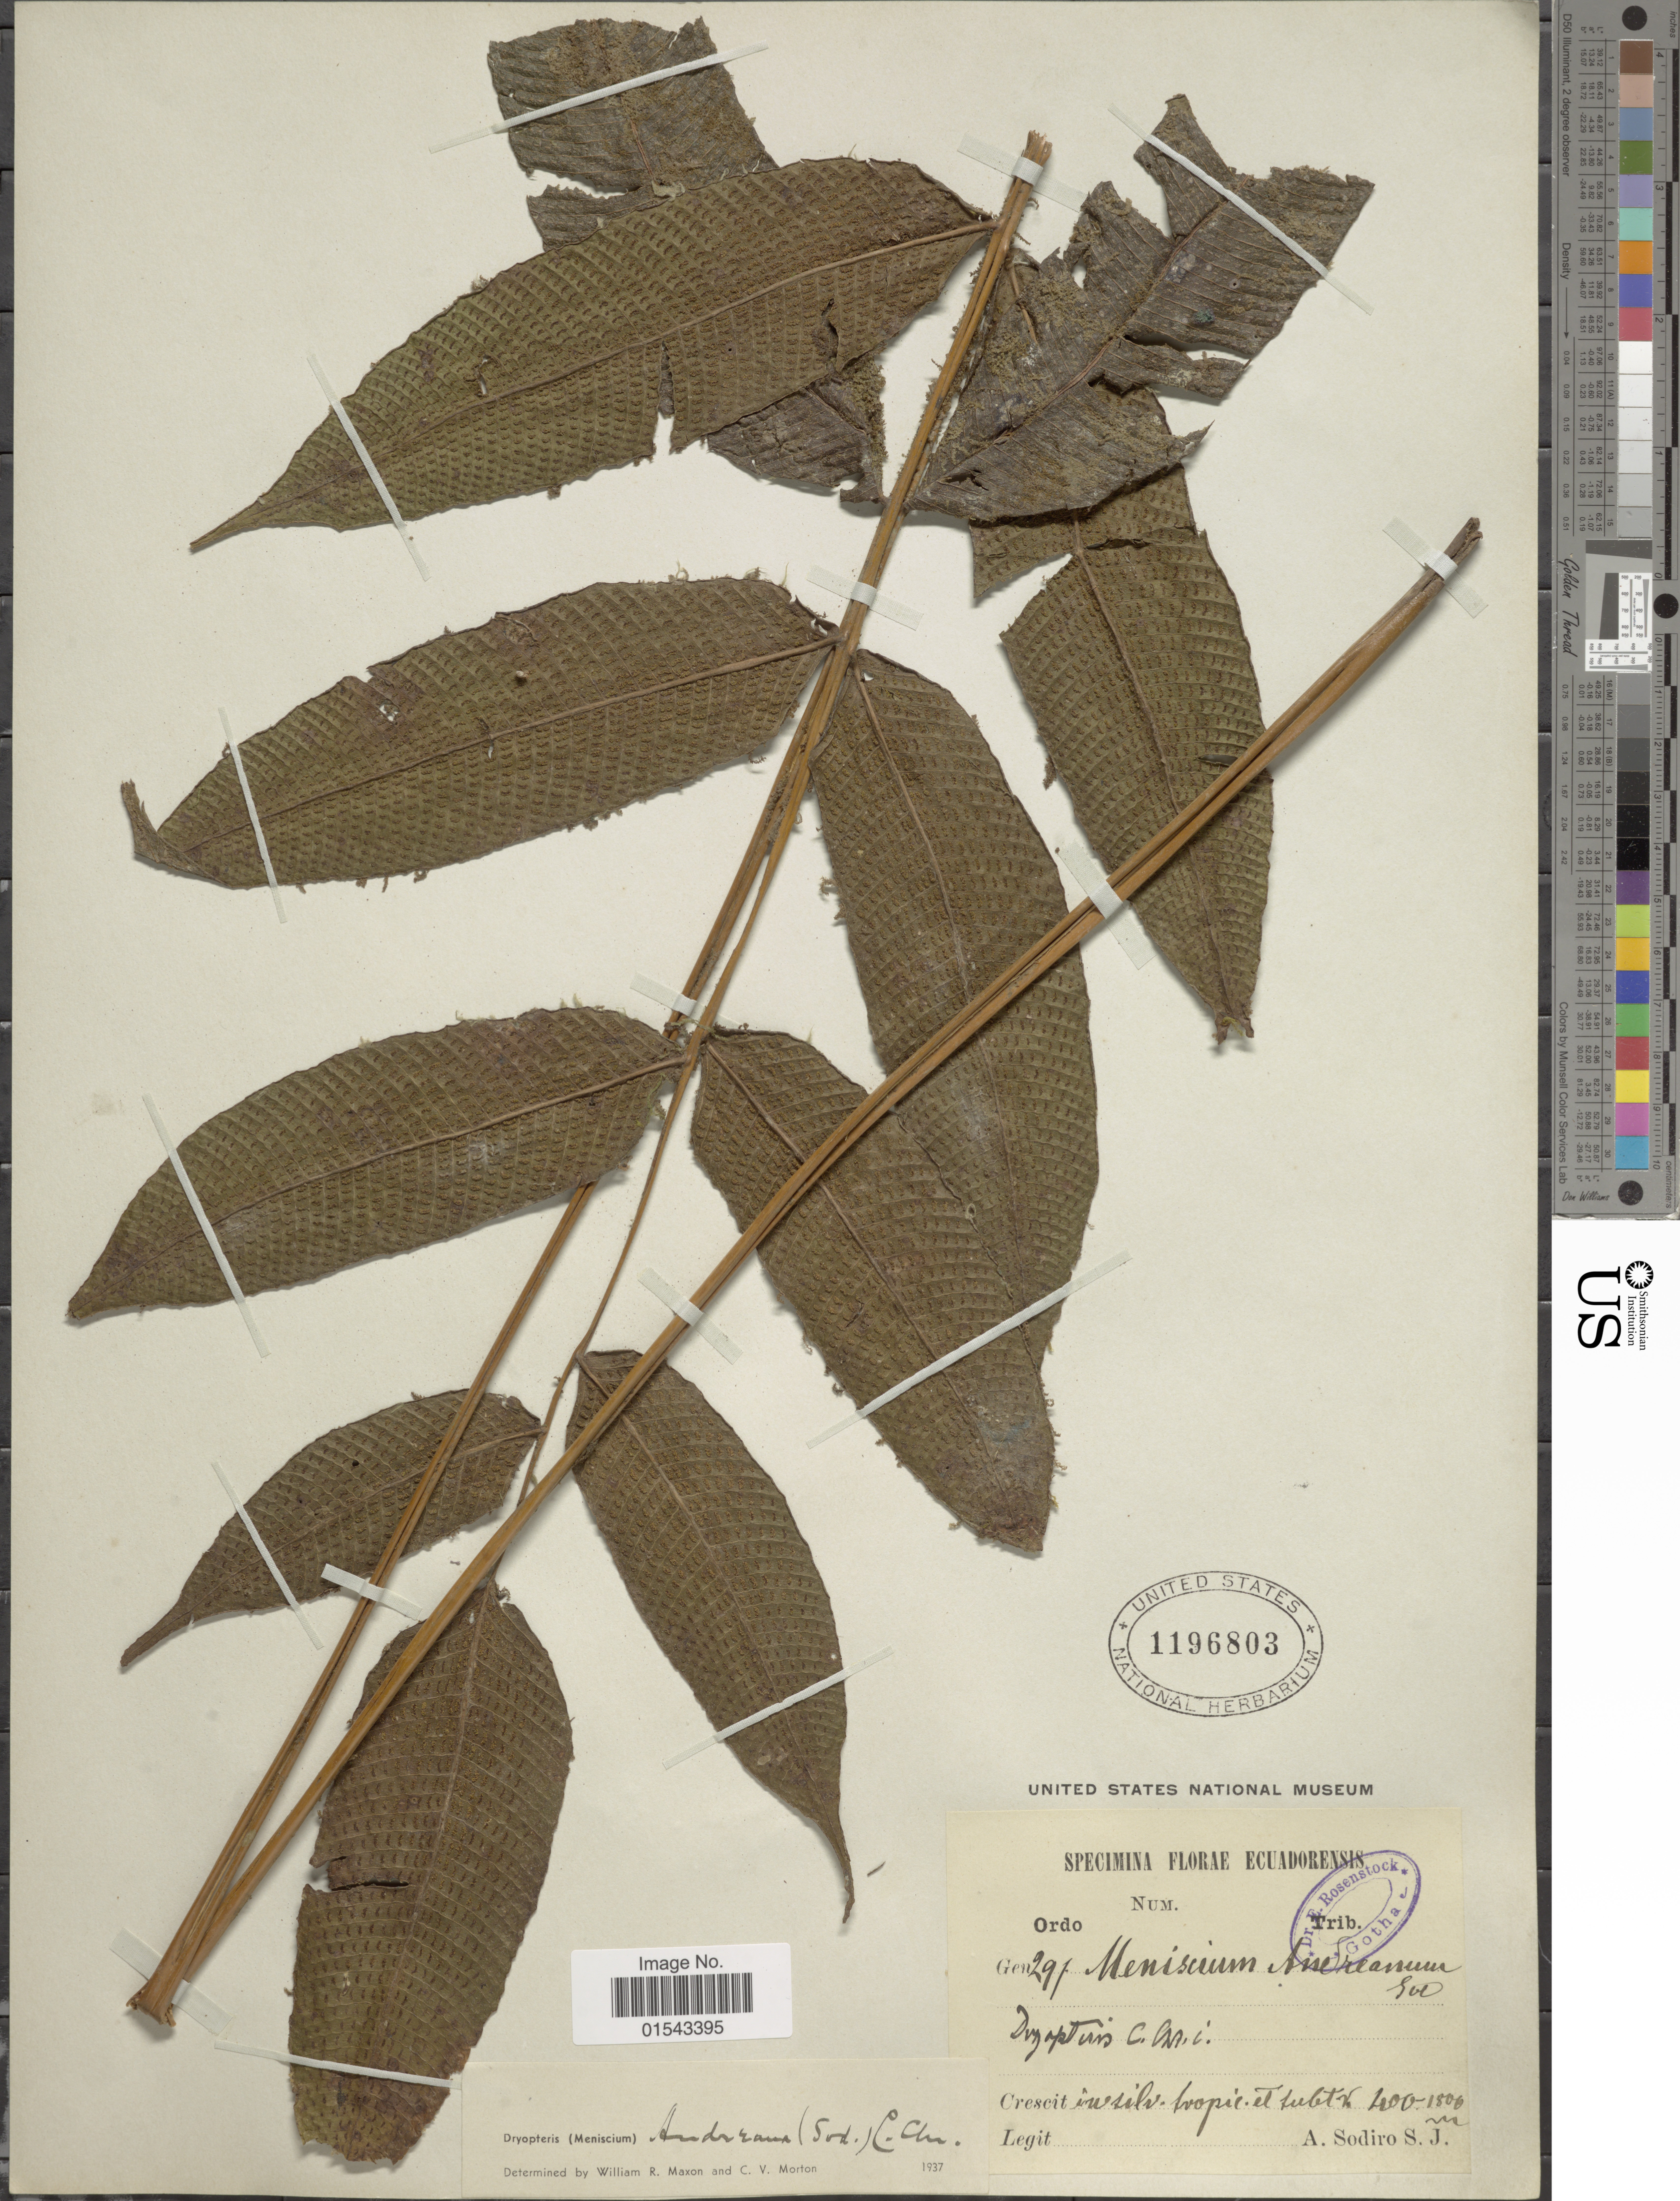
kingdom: Plantae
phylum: Tracheophyta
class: Polypodiopsida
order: Polypodiales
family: Thelypteridaceae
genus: Meniscium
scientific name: Meniscium andreanum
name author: Sodiro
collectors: A. Sodiro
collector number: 297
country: Ecuador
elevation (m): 400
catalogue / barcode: US 1196803